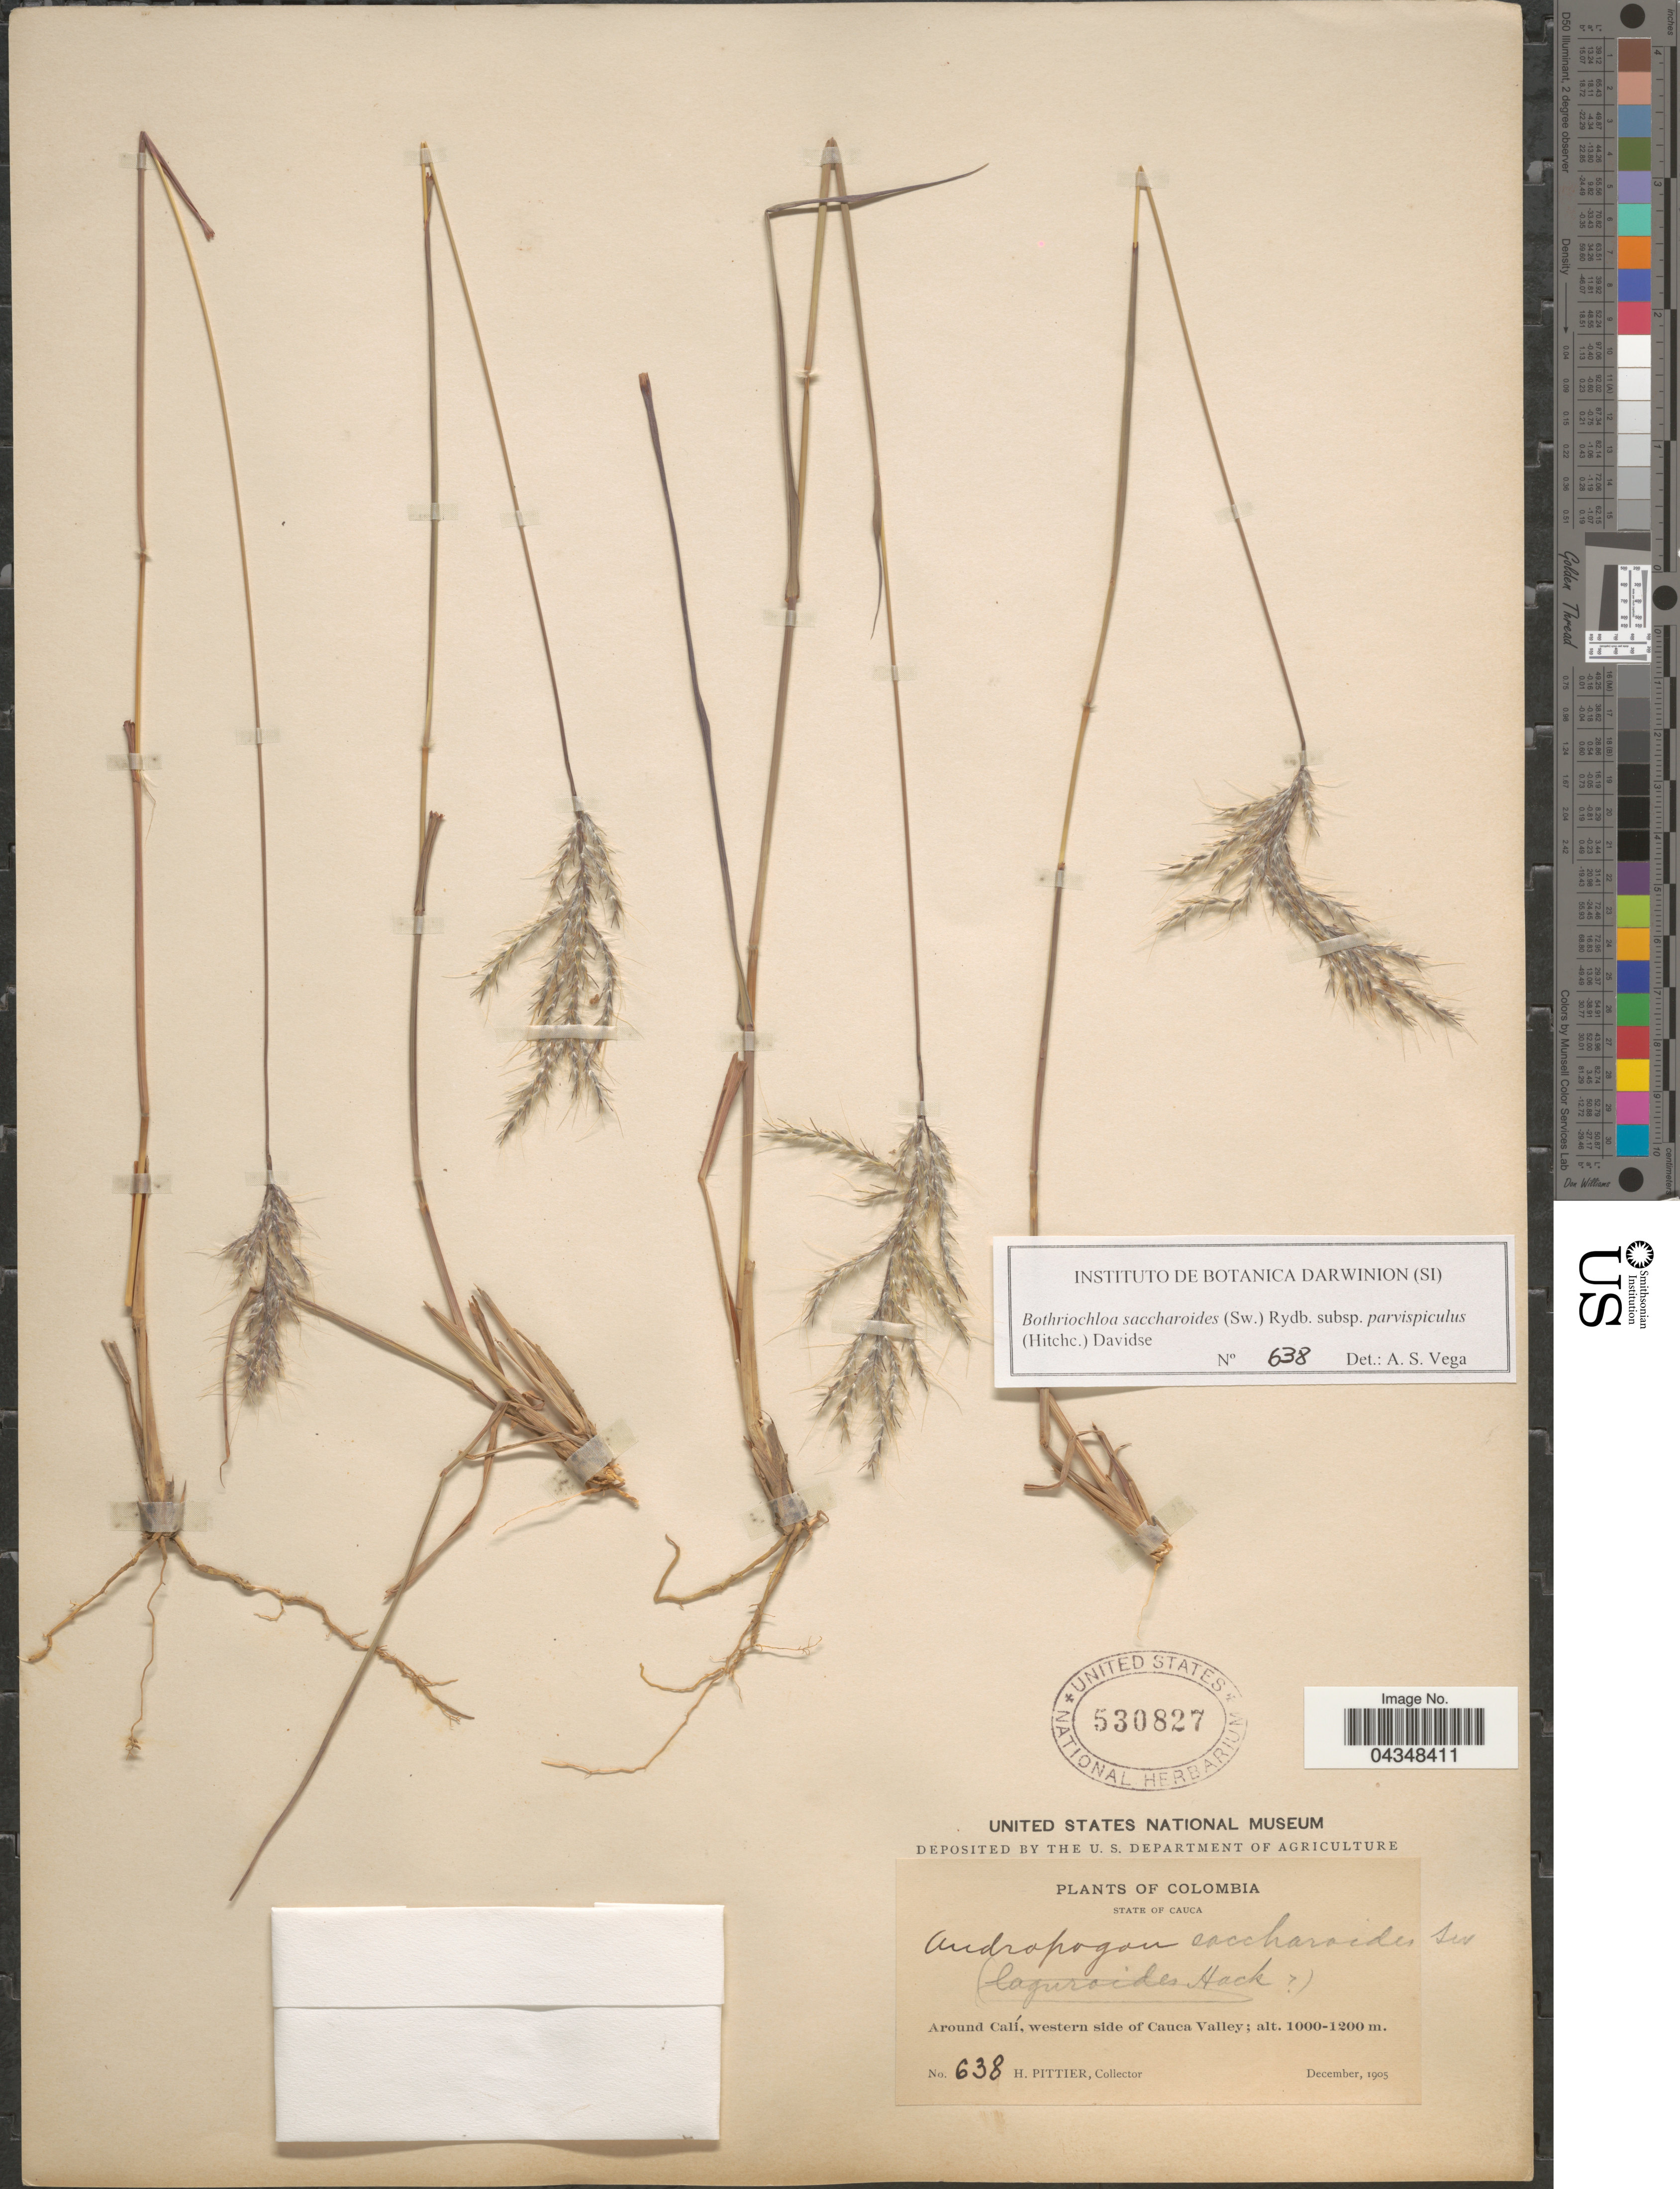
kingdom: Plantae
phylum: Tracheophyta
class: Liliopsida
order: Poales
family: Poaceae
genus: Bothriochloa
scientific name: Bothriochloa saccharoides var. parvispicula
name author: (Hitchc.) Tovar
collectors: H. F. Pittier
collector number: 638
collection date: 1905-12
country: Colombia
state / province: Cauca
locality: Around Calí, western side of Cauca Valley.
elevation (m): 1000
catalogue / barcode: US 530827